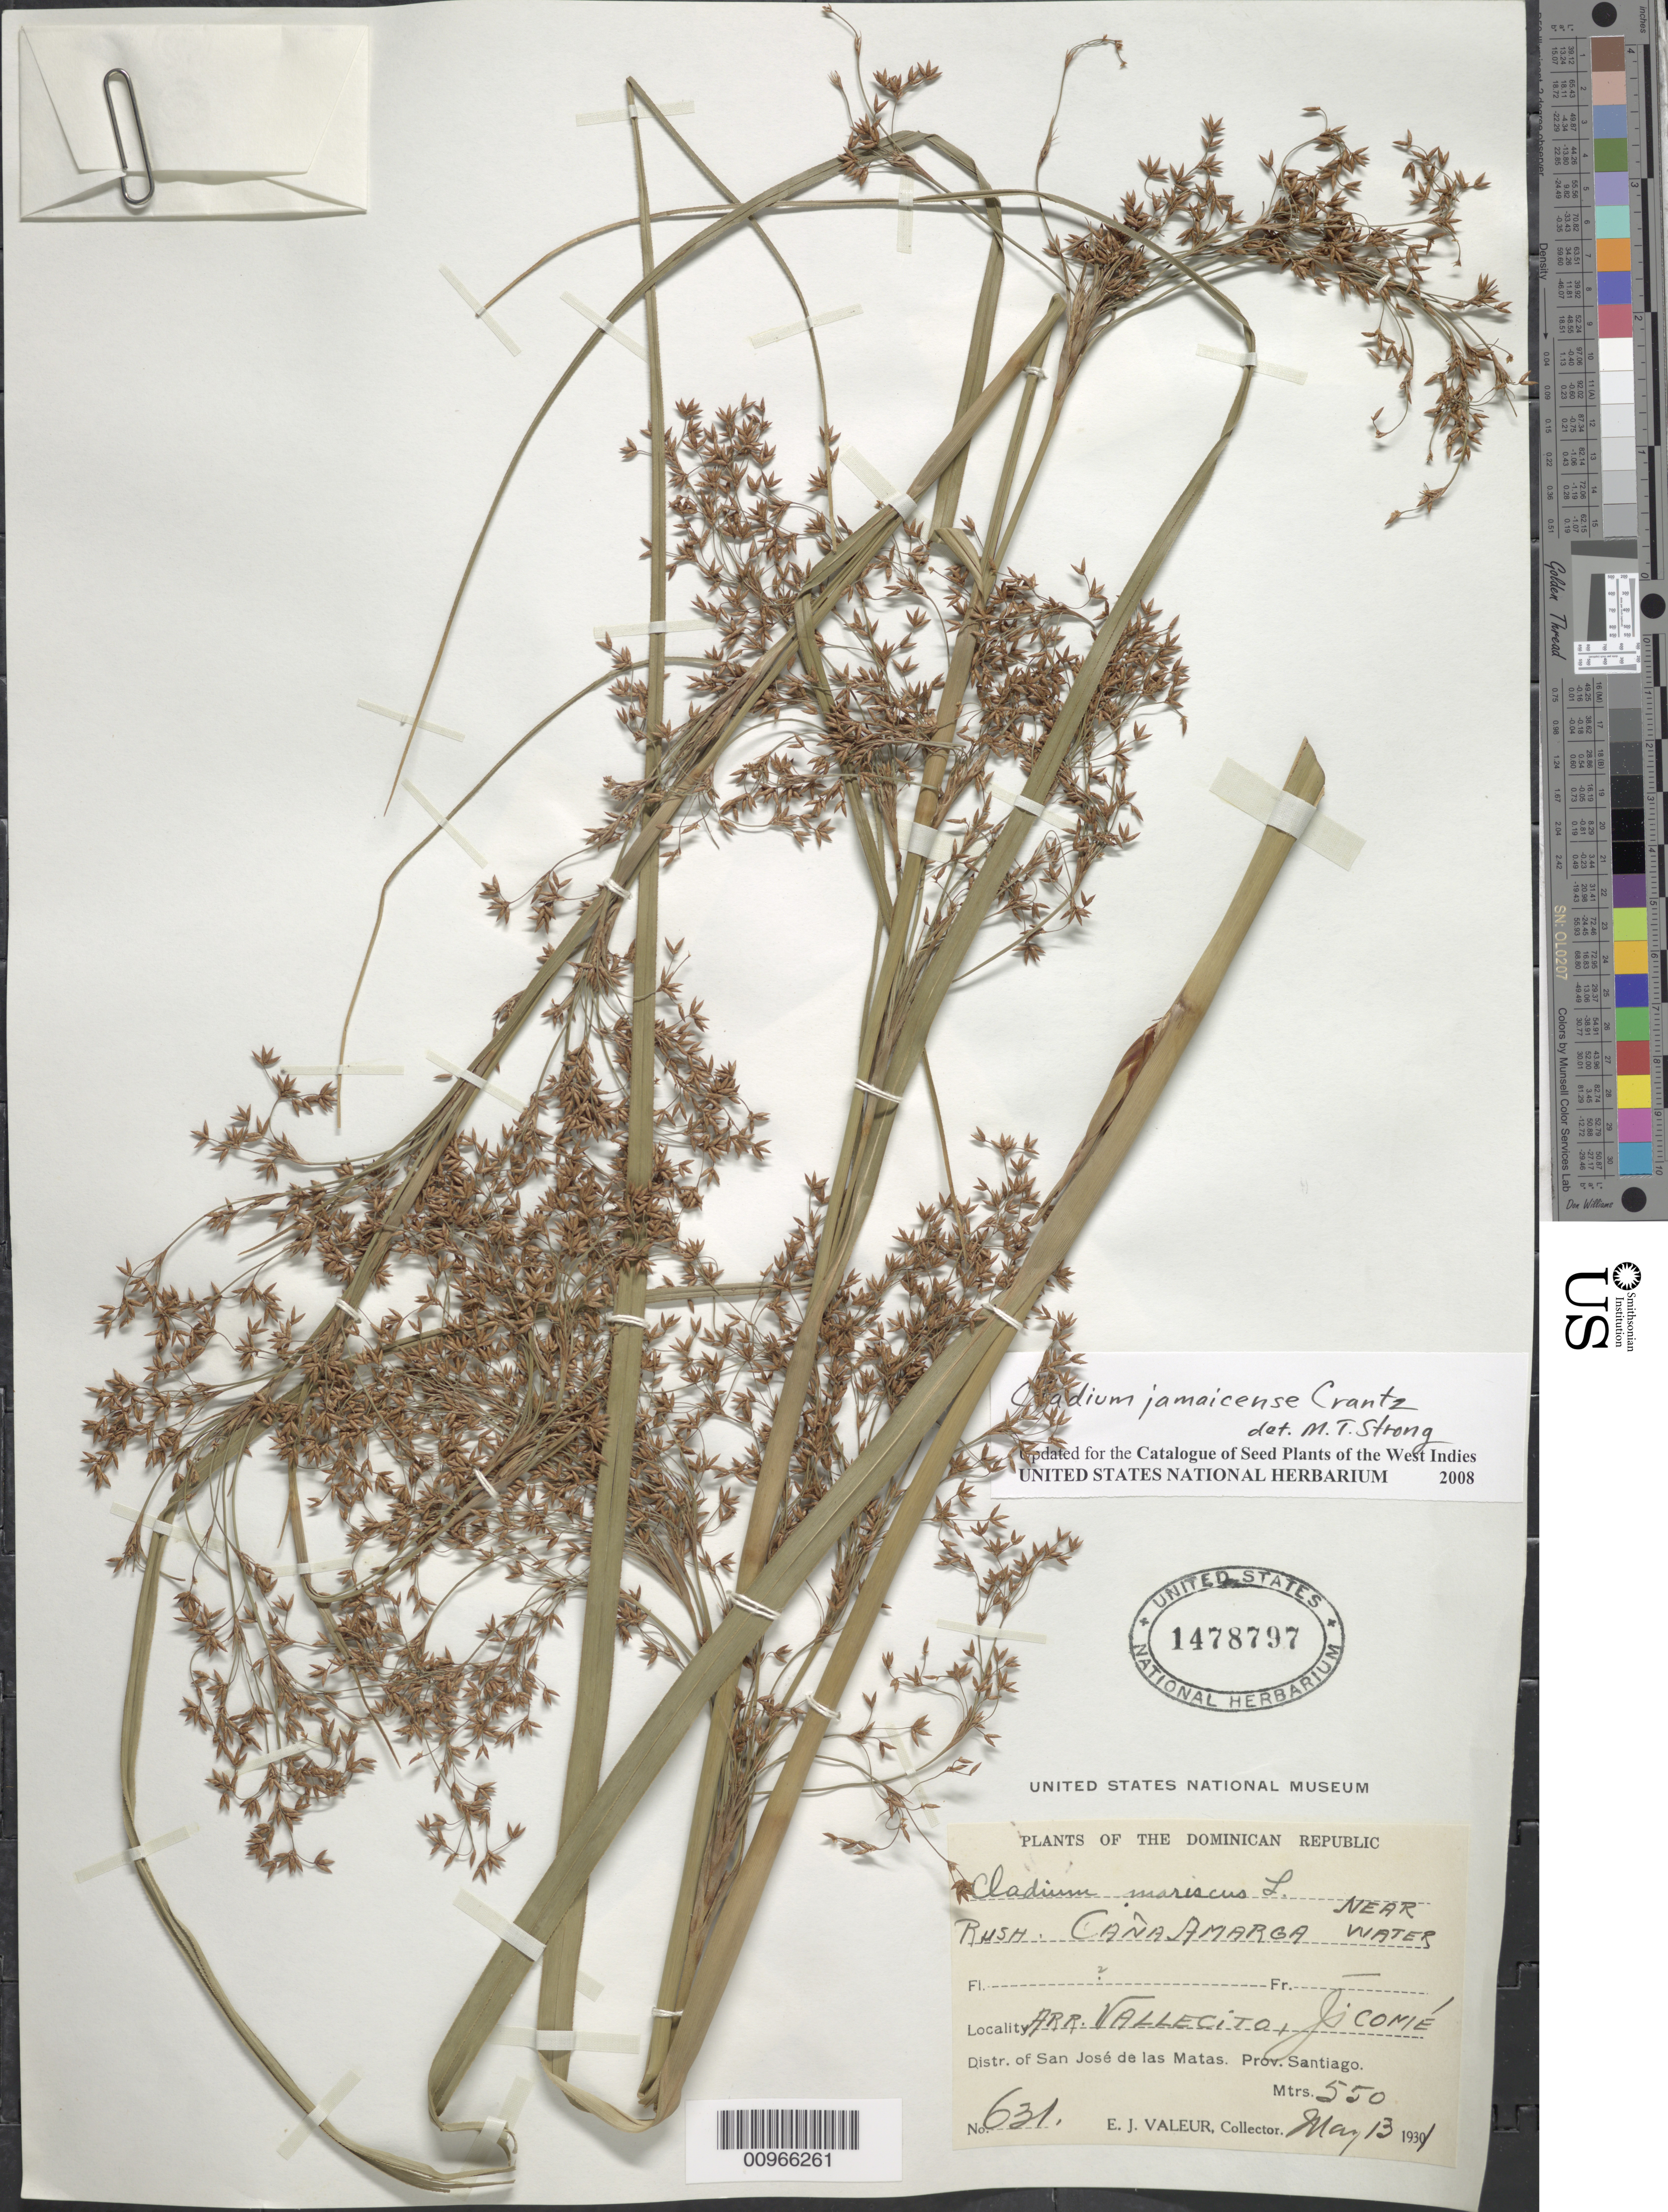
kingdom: Plantae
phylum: Tracheophyta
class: Liliopsida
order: Poales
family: Cyperaceae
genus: Cladium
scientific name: Cladium jamaicense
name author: Crantz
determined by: Strong, M. T., (US), Smithsonian Institution - National Museum of Natural History (UNITED STATES)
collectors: E. Valeur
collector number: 631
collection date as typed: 13 May 1931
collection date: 1931-05-13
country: Dominican Republic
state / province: Santiago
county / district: San José de las Matas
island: Hispaniola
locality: Arroyo Vallecito, Jicomé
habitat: Near water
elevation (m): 550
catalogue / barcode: US 1478797